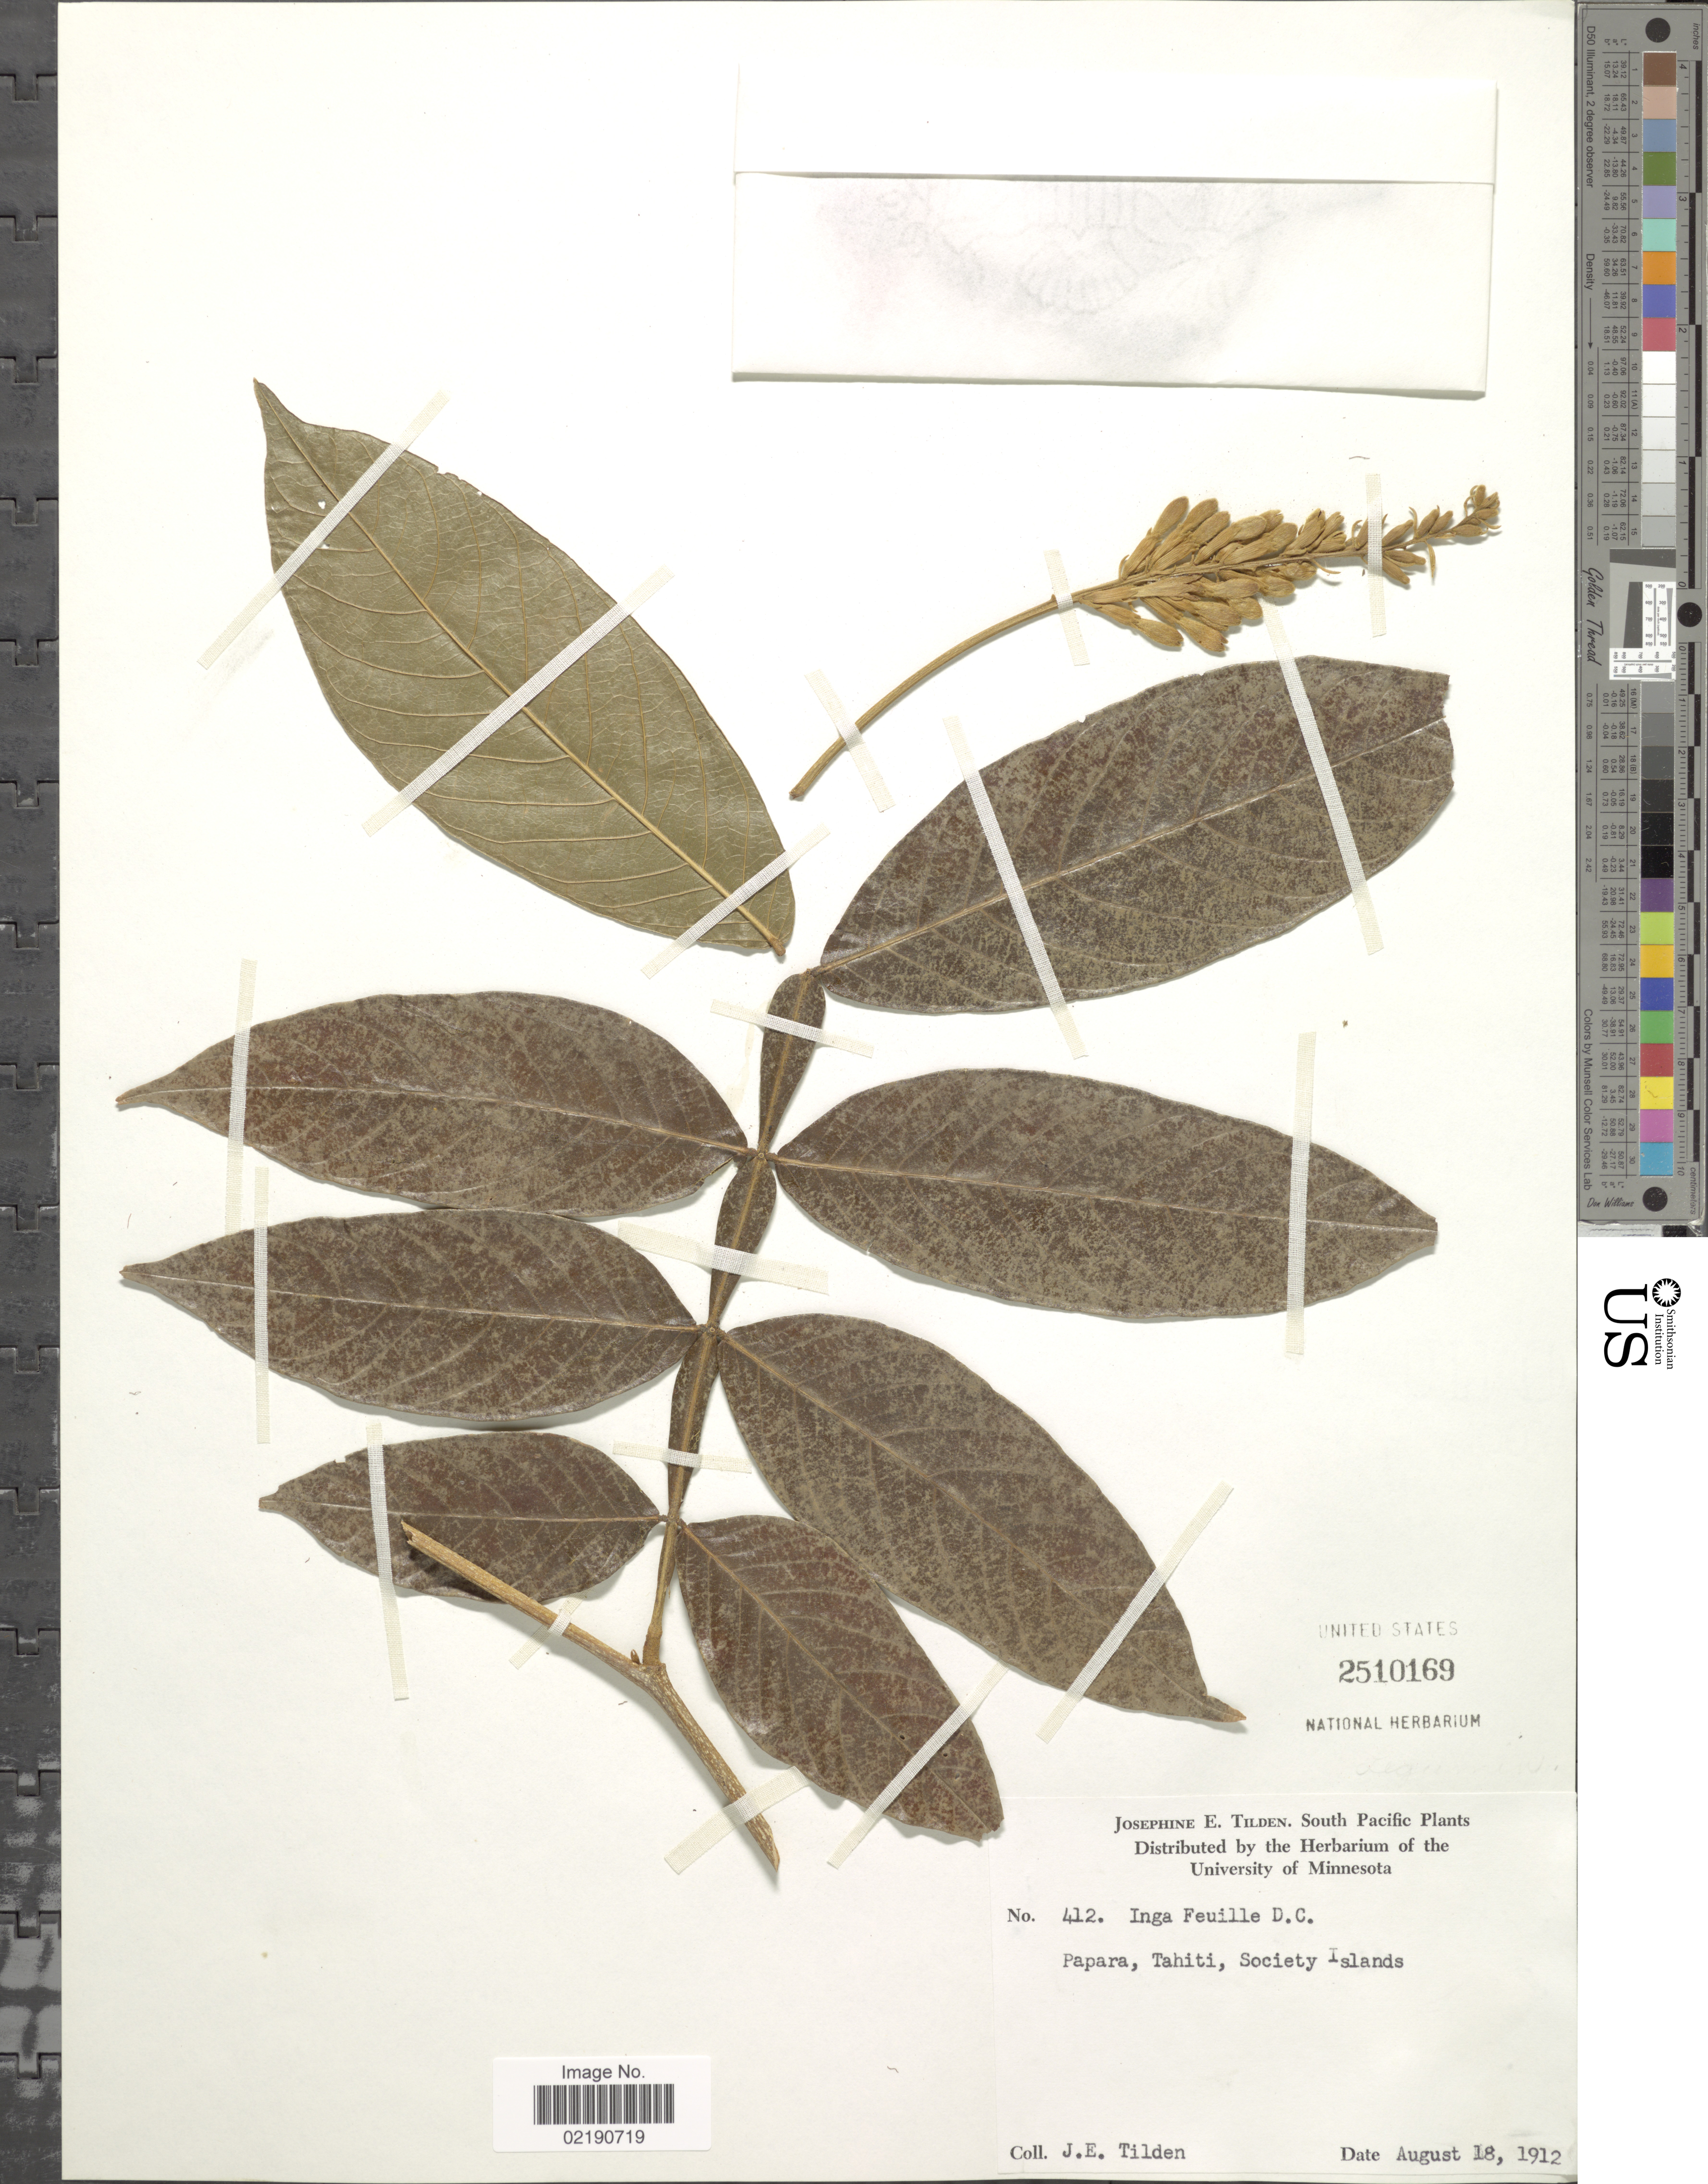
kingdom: Plantae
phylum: Tracheophyta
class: Magnoliopsida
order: Fabales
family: Fabaceae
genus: Inga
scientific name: Inga feuillei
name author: DC.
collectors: J. E. Tilden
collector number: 412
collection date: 1912-08-18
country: French Polynesia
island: Tahiti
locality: South Pacific, Papara, Tahiti, Society Islands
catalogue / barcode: US 2510169